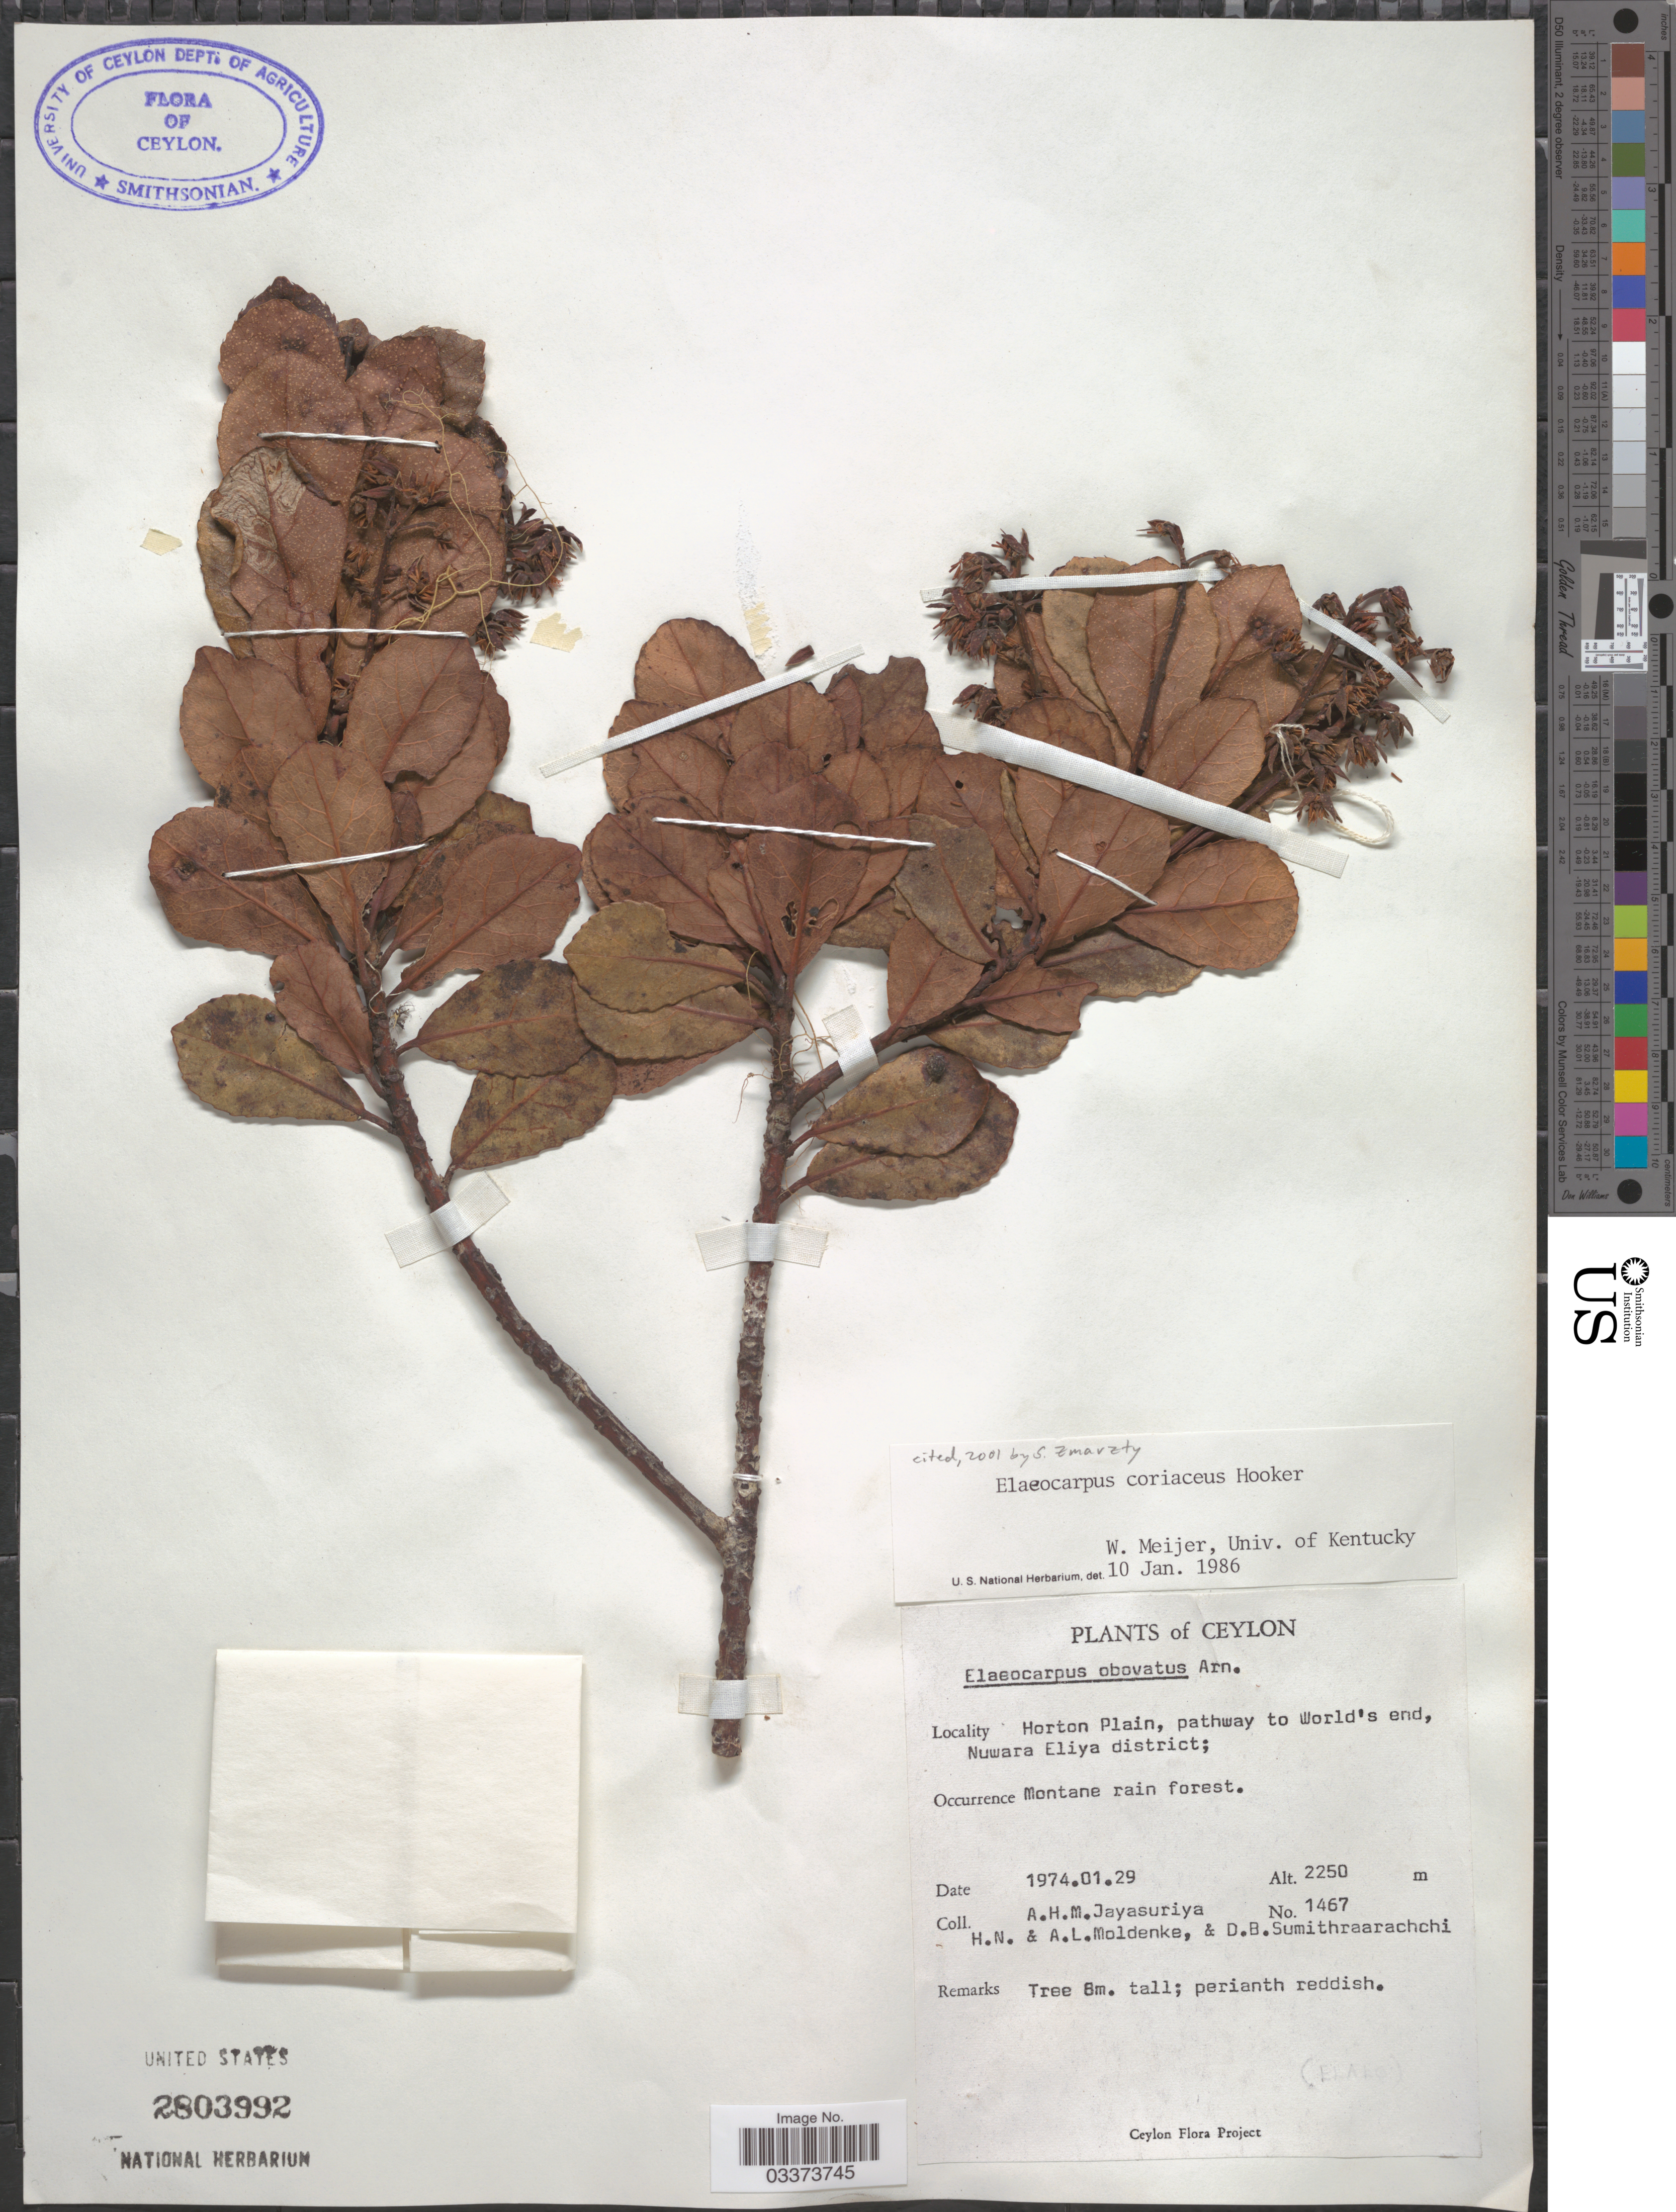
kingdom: Plantae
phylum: Tracheophyta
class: Magnoliopsida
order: Oxalidales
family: Elaeocarpaceae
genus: Elaeocarpus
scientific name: Elaeocarpus coriaceus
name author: Hook.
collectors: A. H. Jayasuriya, H. N. Moldenke, A. L. Moldenke & D. B. Sumithraarachchi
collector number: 1467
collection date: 1974-01-29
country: Sri Lanka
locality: Ceylon, Horton Plain, pathway to World's end, Nuwara Eliya district.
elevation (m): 2250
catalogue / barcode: US 2803992